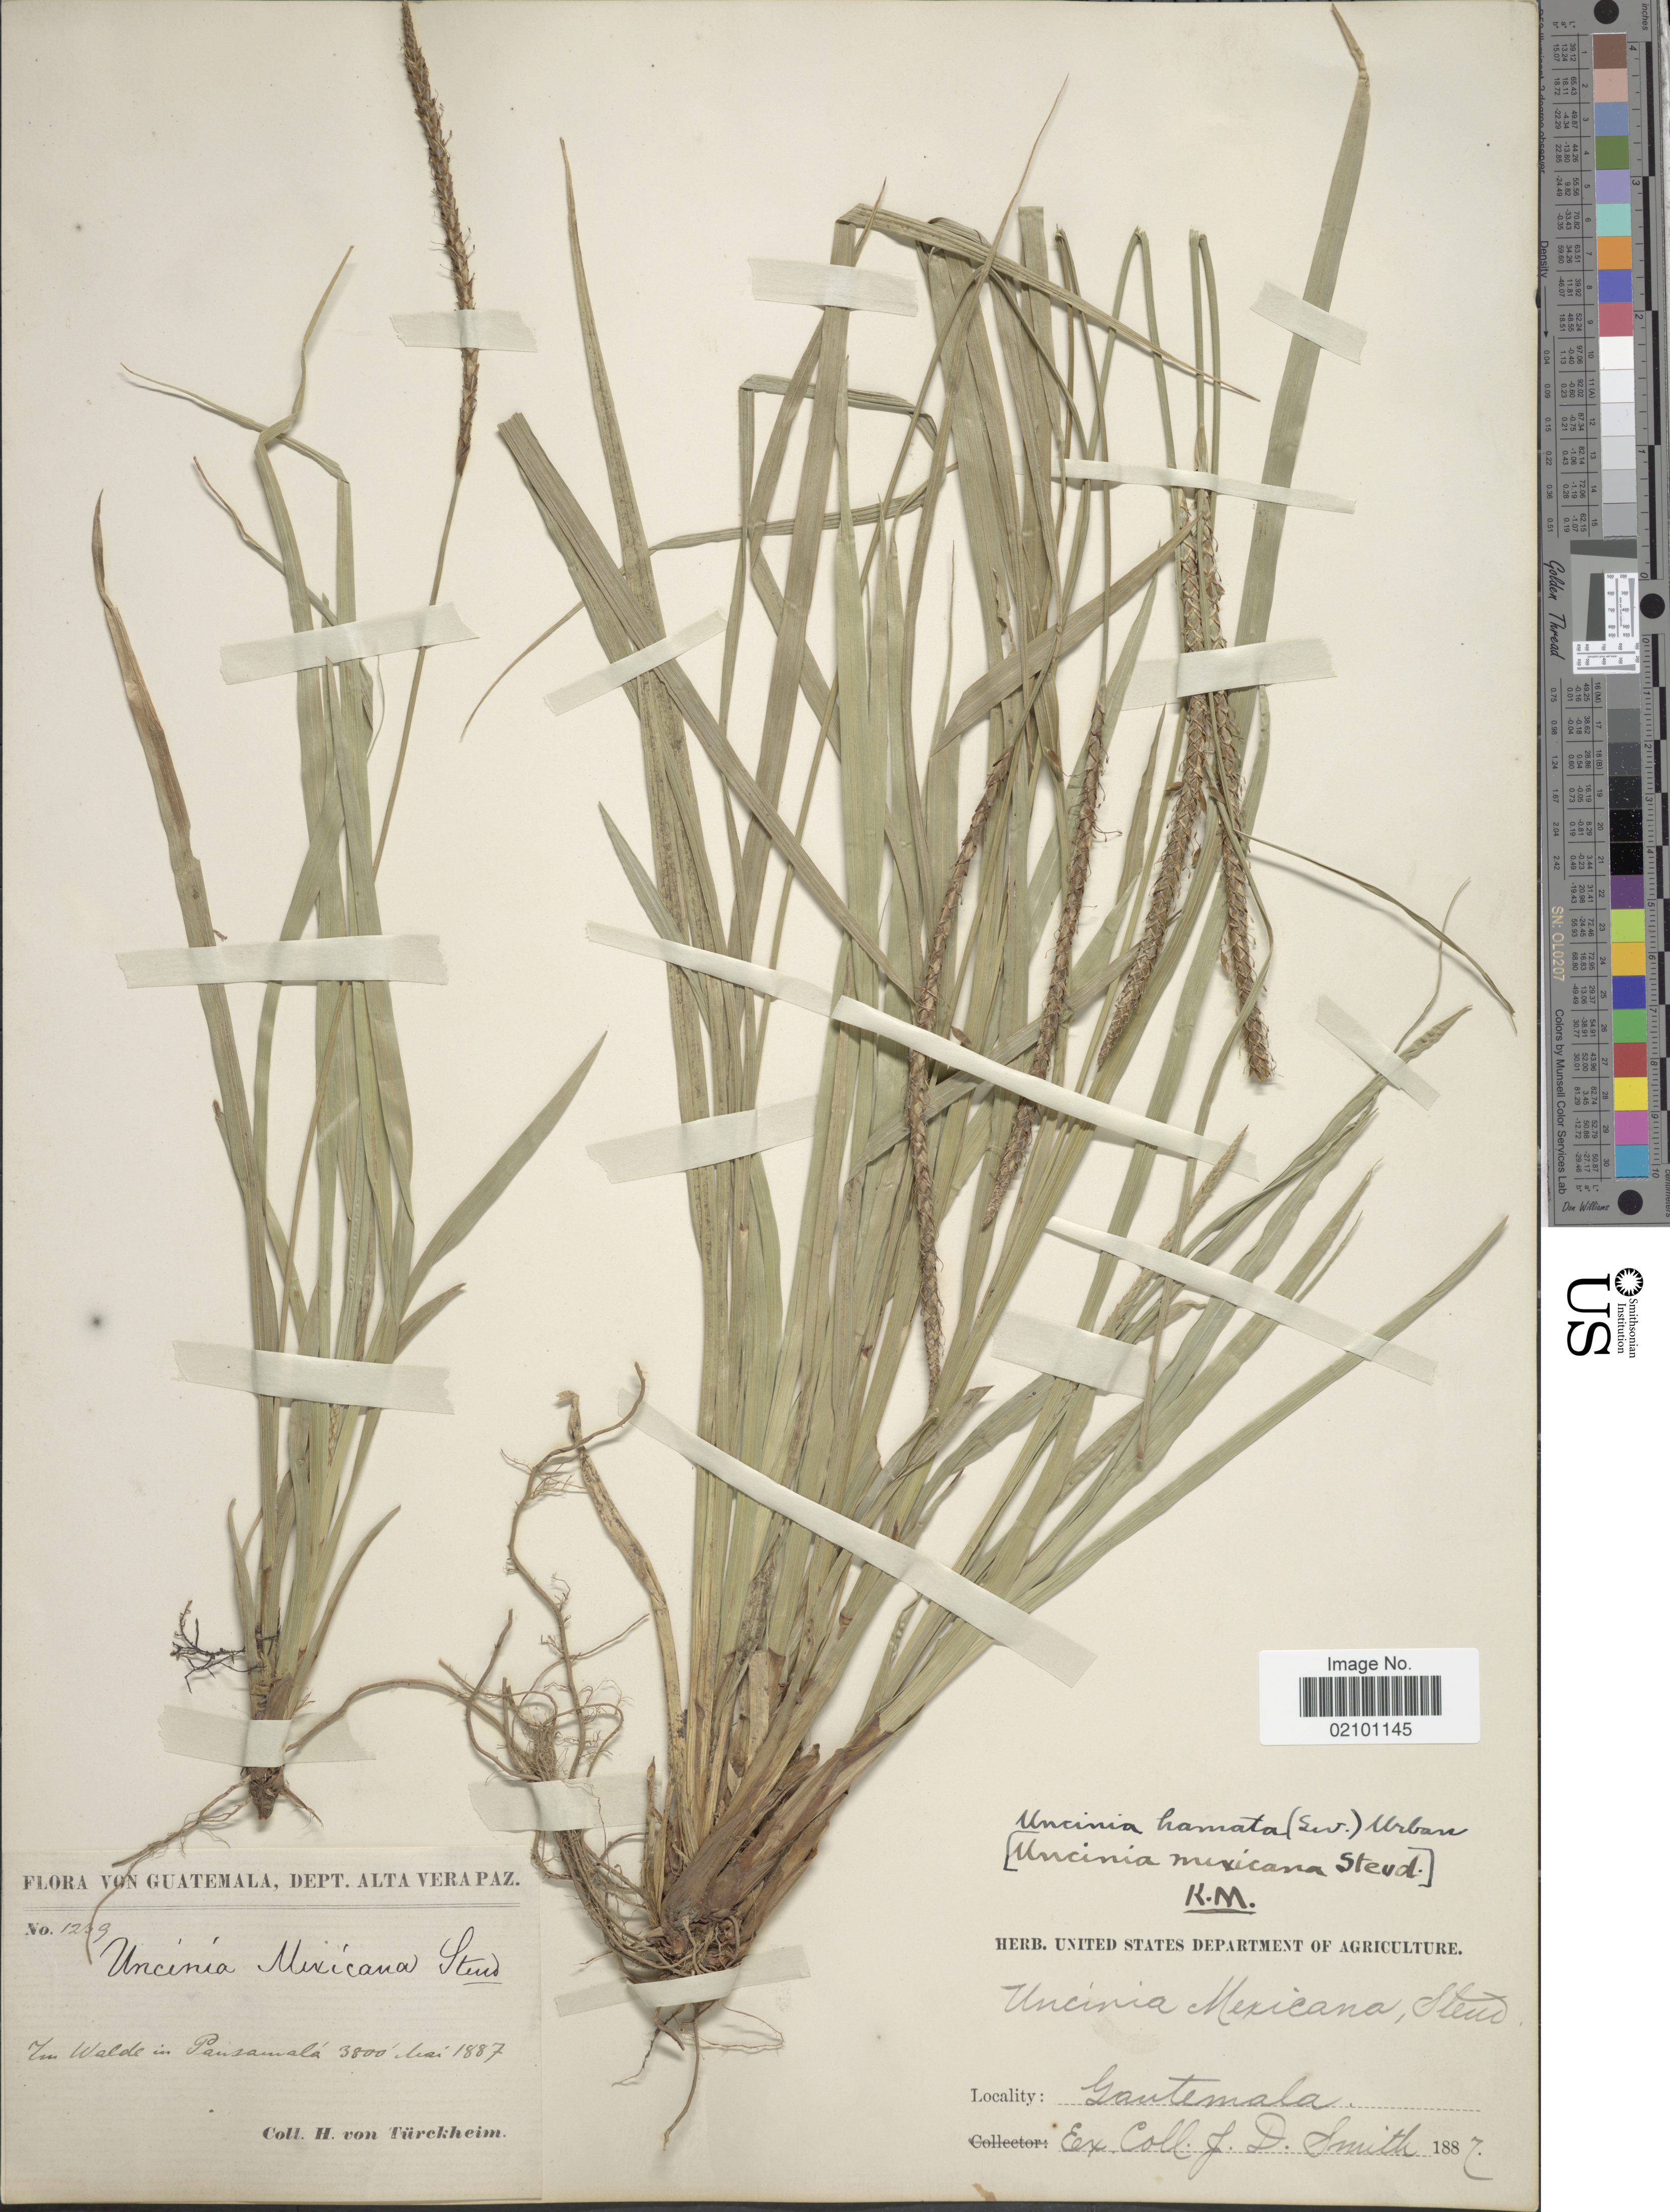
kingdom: Plantae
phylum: Tracheophyta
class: Liliopsida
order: Poales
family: Cyperaceae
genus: Carex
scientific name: Carex hamata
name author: Sw.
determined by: Jimnéz-Mejias, Pedro, (UPOS), Universidad Pablo de Olavide (SPAIN)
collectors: H. von Türckheim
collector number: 1239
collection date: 1887-05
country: Guatemala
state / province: Alta Verapaz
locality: Im Walde in Pansamala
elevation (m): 1158